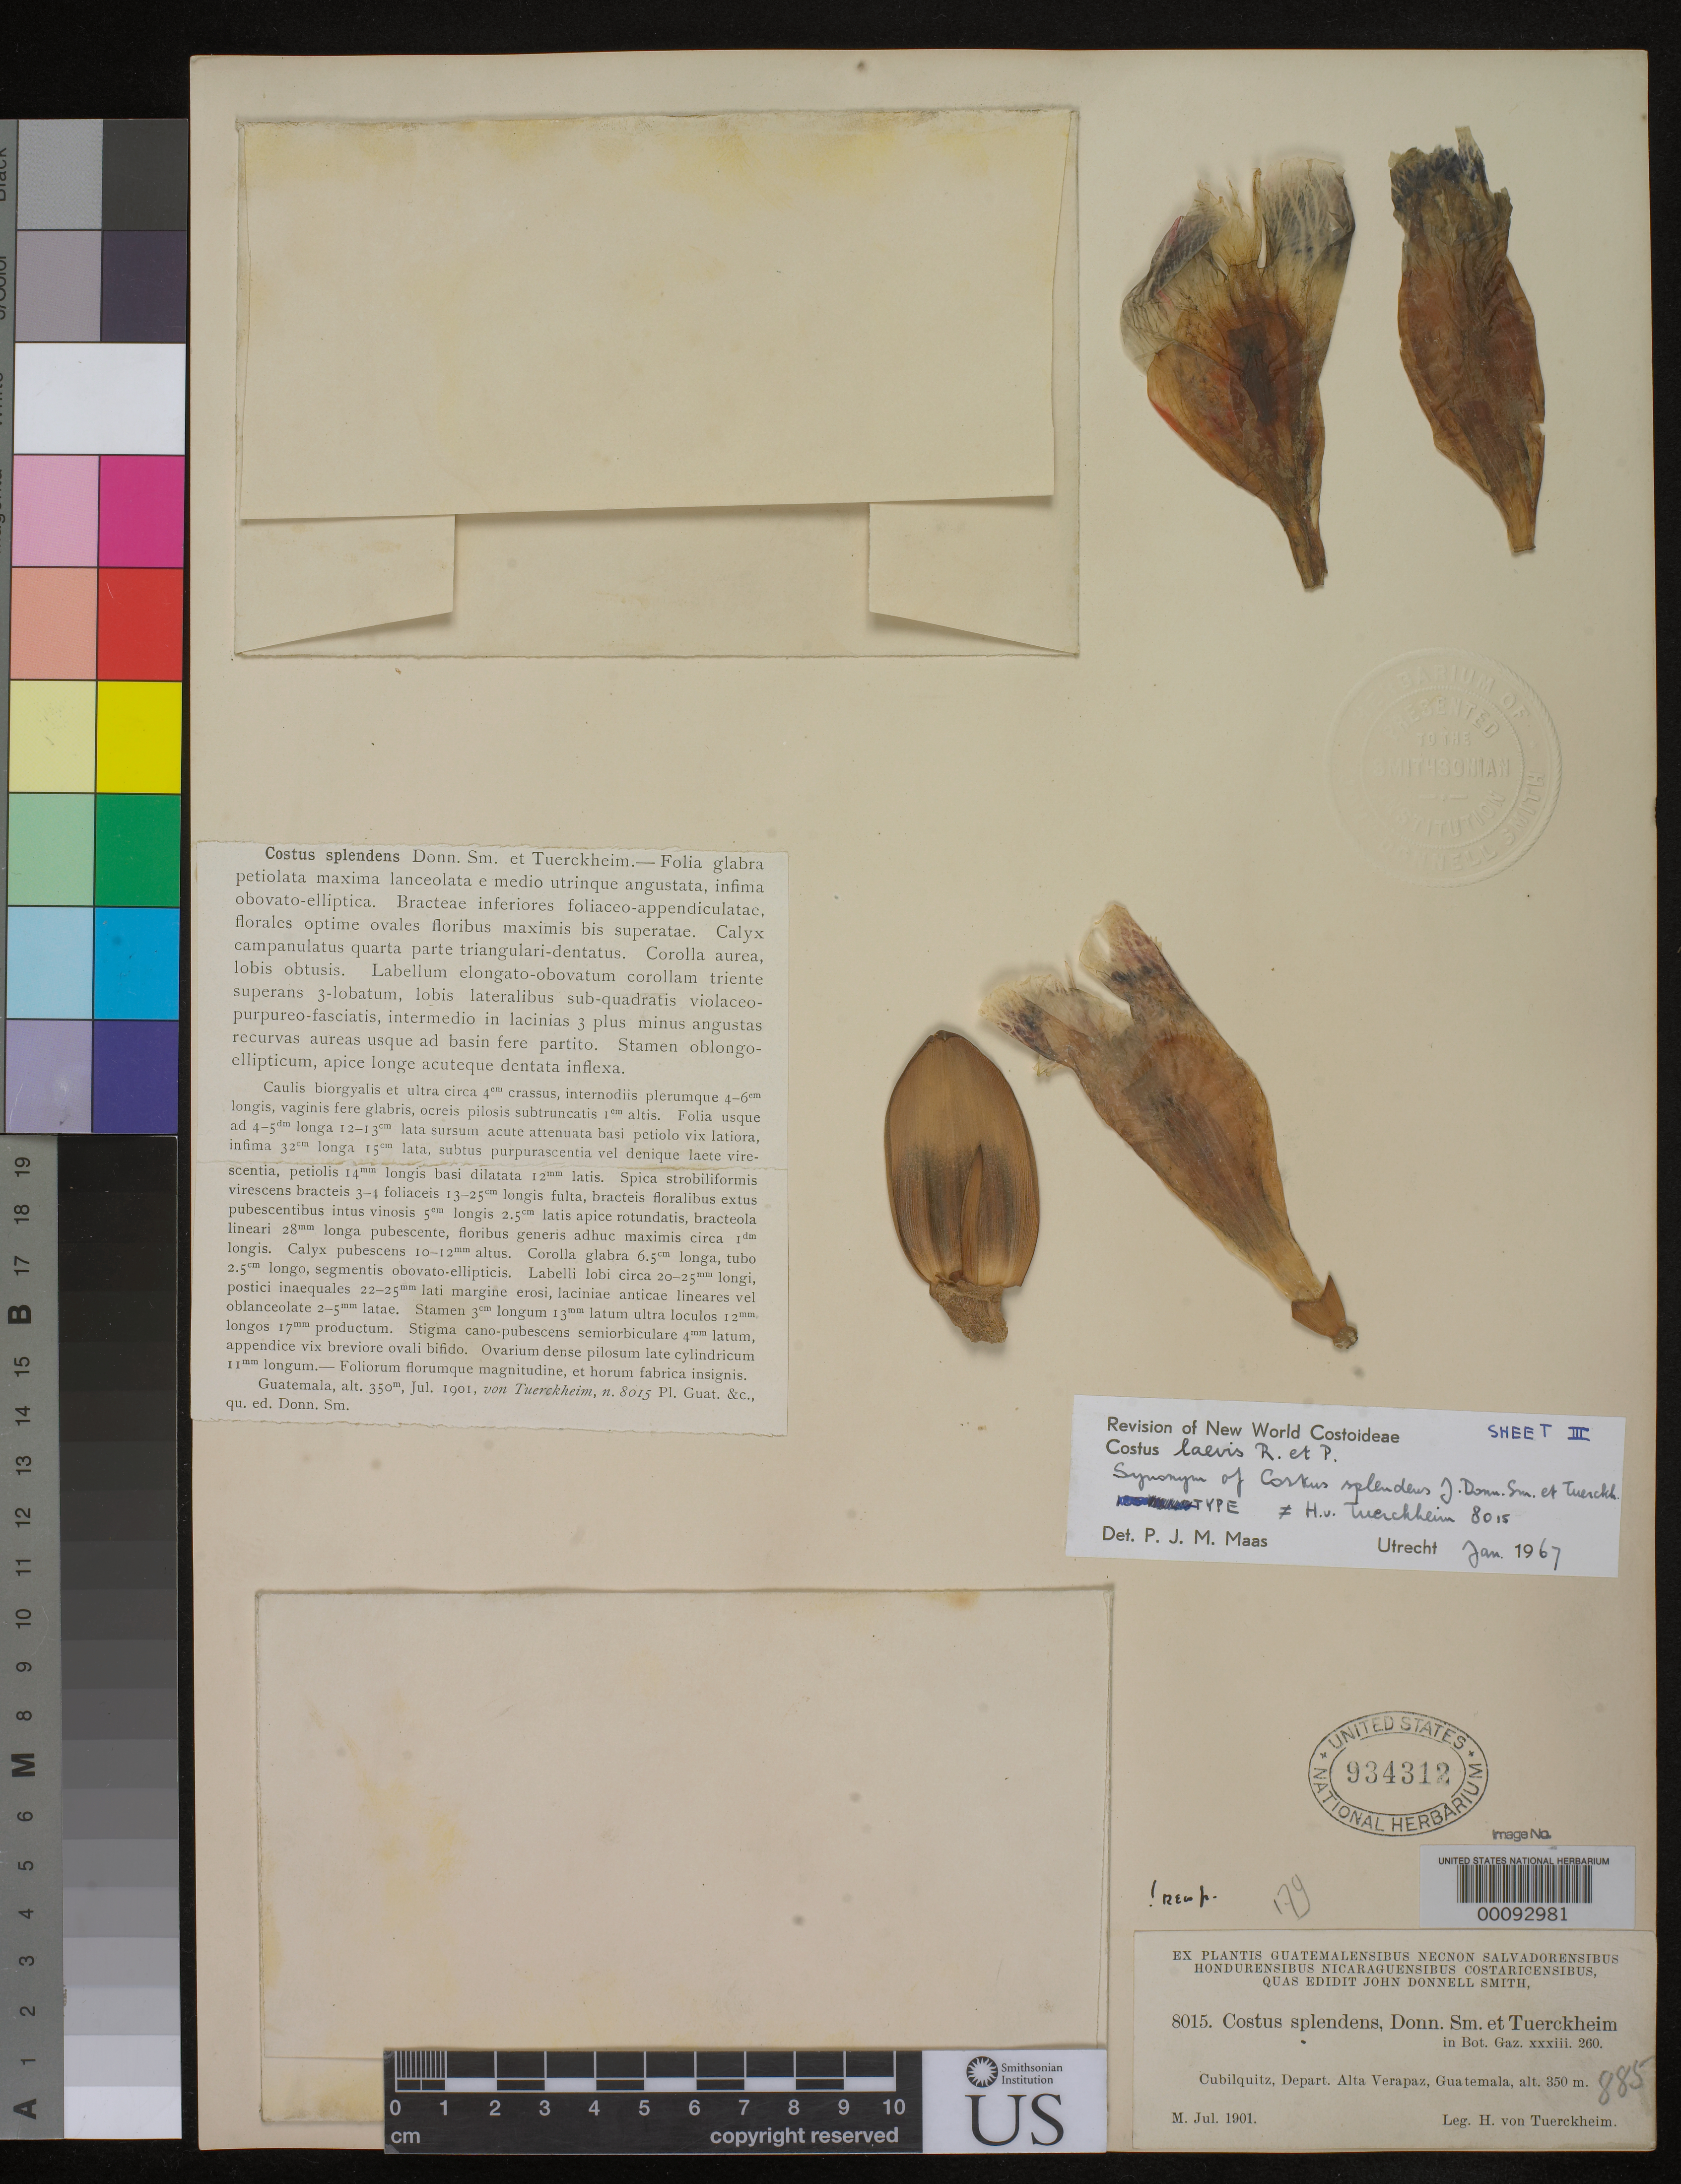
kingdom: Plantae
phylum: Tracheophyta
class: Liliopsida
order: Zingiberales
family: Costaceae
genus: Costus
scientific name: Costus splendens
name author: Donn. Sm. & Türckh.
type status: Isotype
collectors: H. von Türckheim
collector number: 8015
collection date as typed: Jul 1901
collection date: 1901-07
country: Guatemala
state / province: Alta Verapaz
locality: Cubilquitz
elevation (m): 350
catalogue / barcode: US 934312